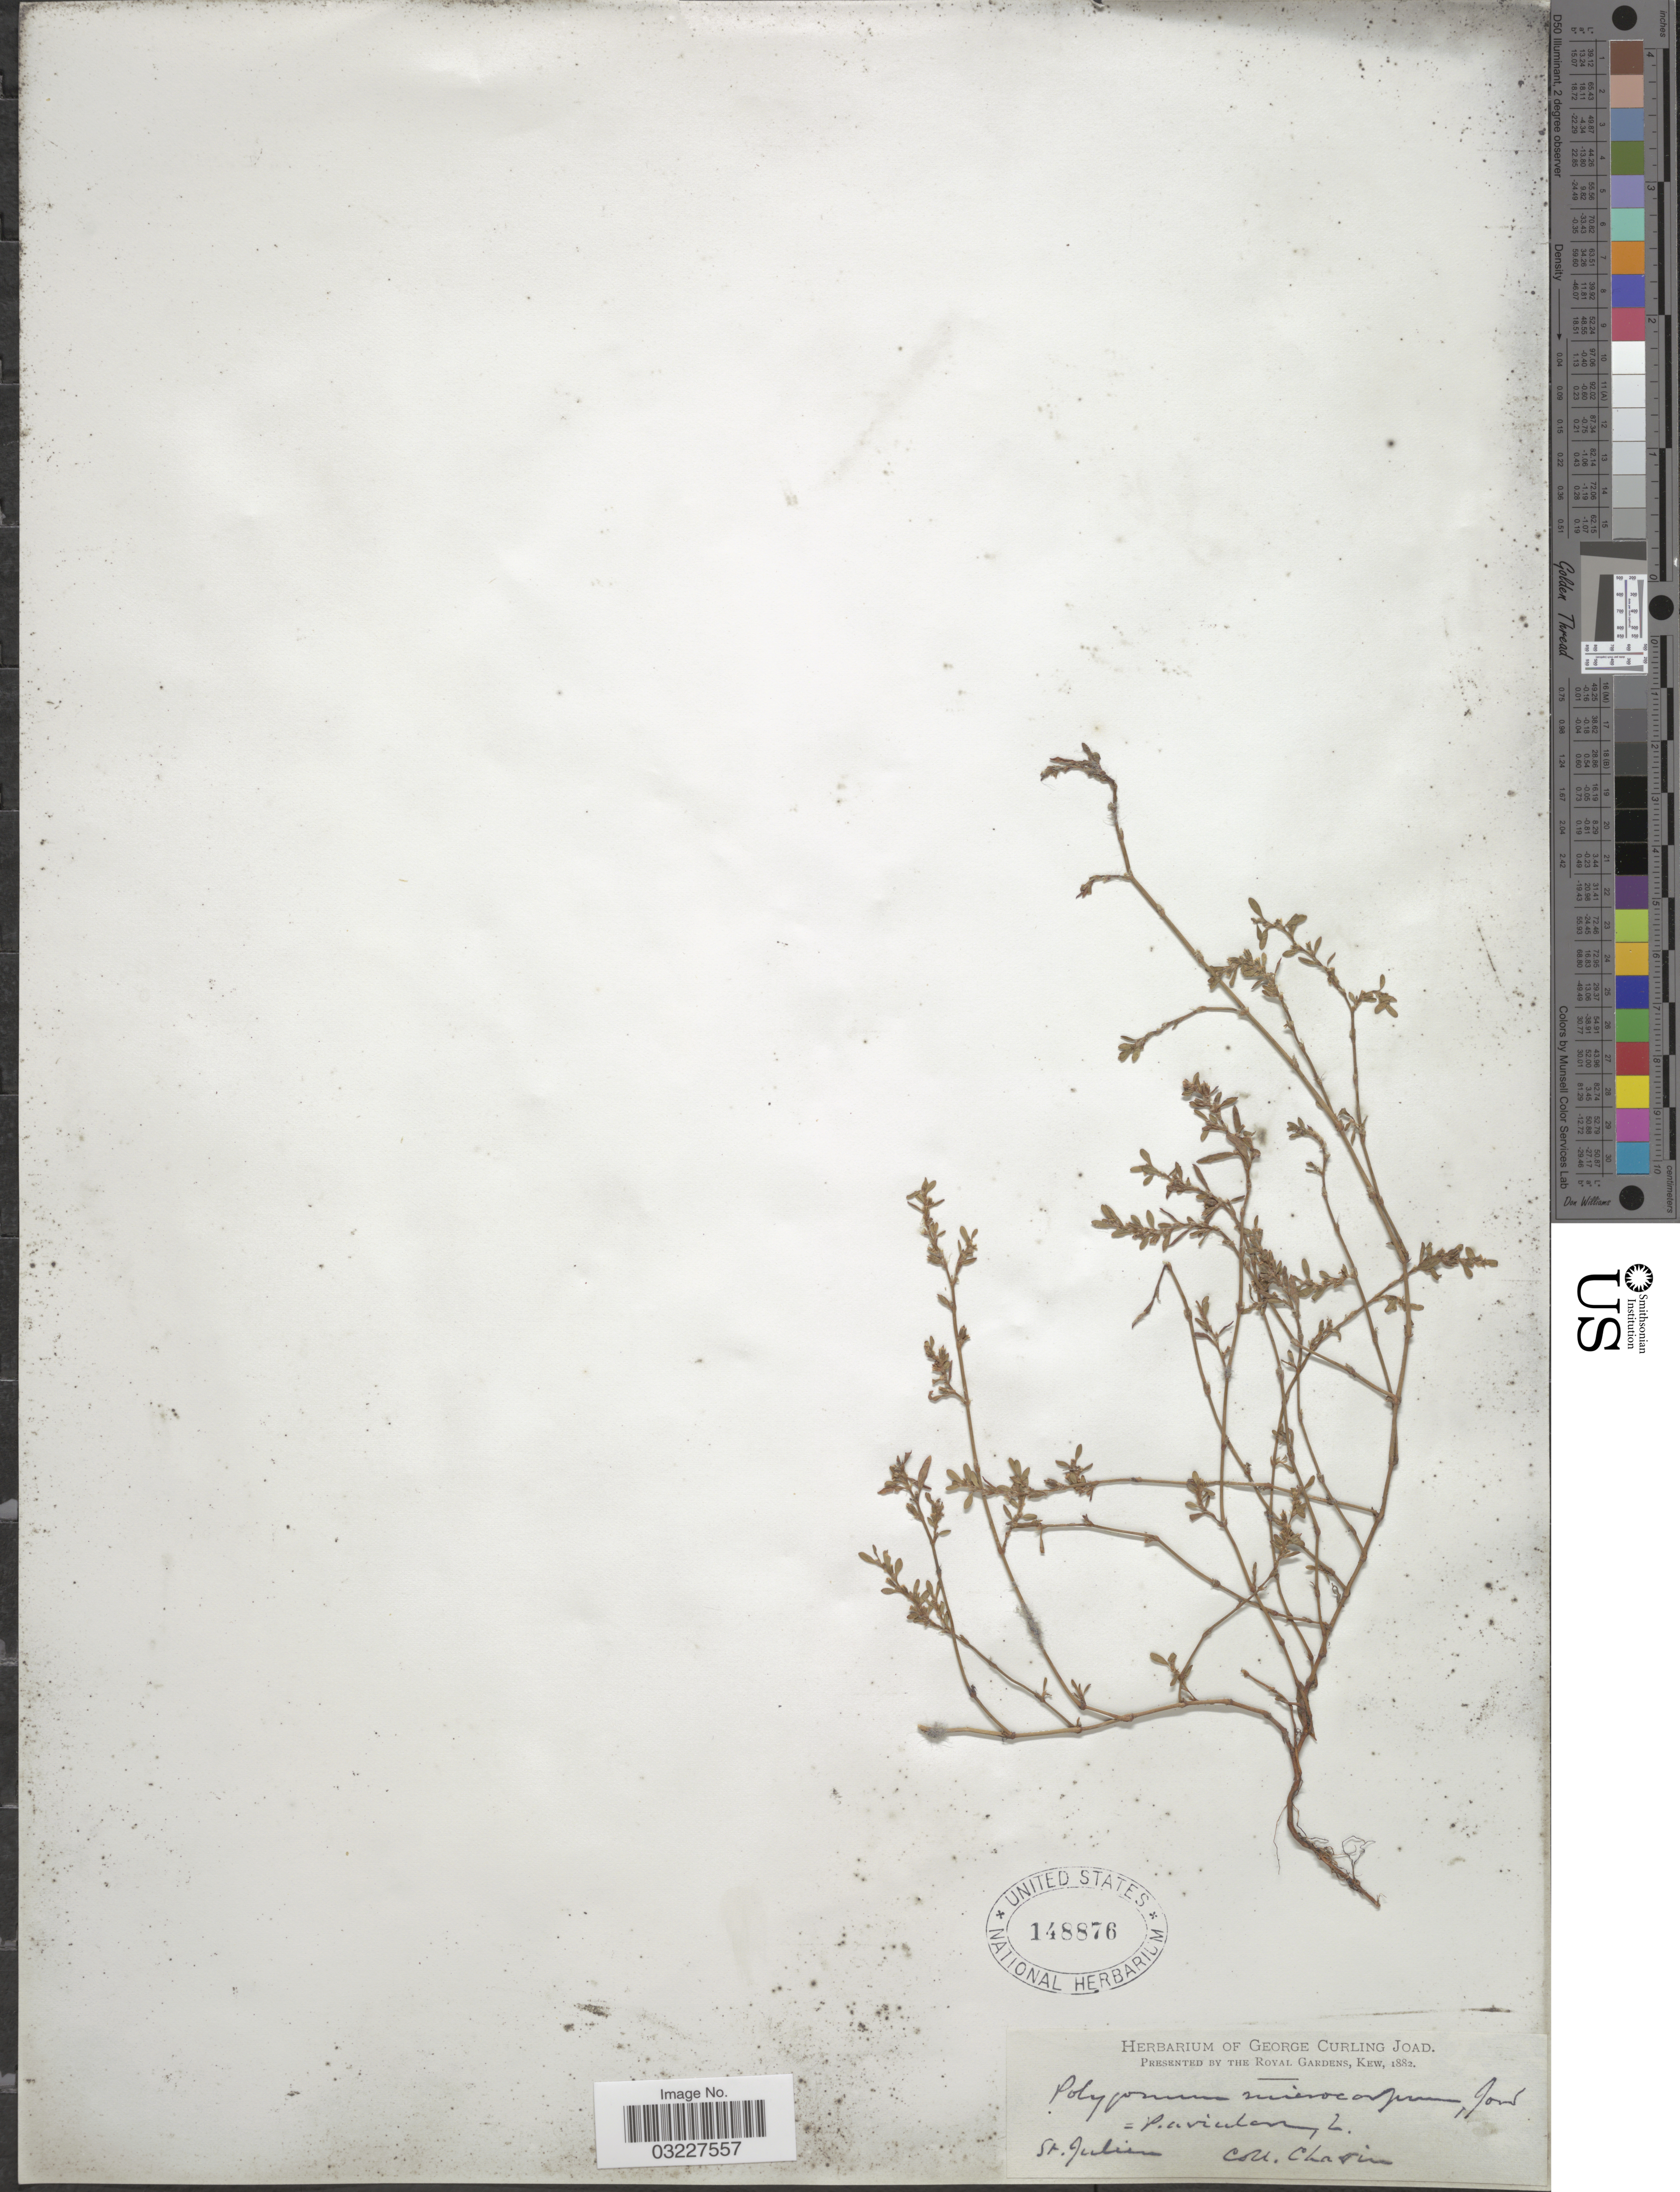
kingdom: Plantae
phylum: Tracheophyta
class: Magnoliopsida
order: Caryophyllales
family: Polygonaceae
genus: Polygonum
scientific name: Polygonum microcarpum Joad sp. nov. ined.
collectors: -. Chavin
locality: St. Julien.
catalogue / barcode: US 148876